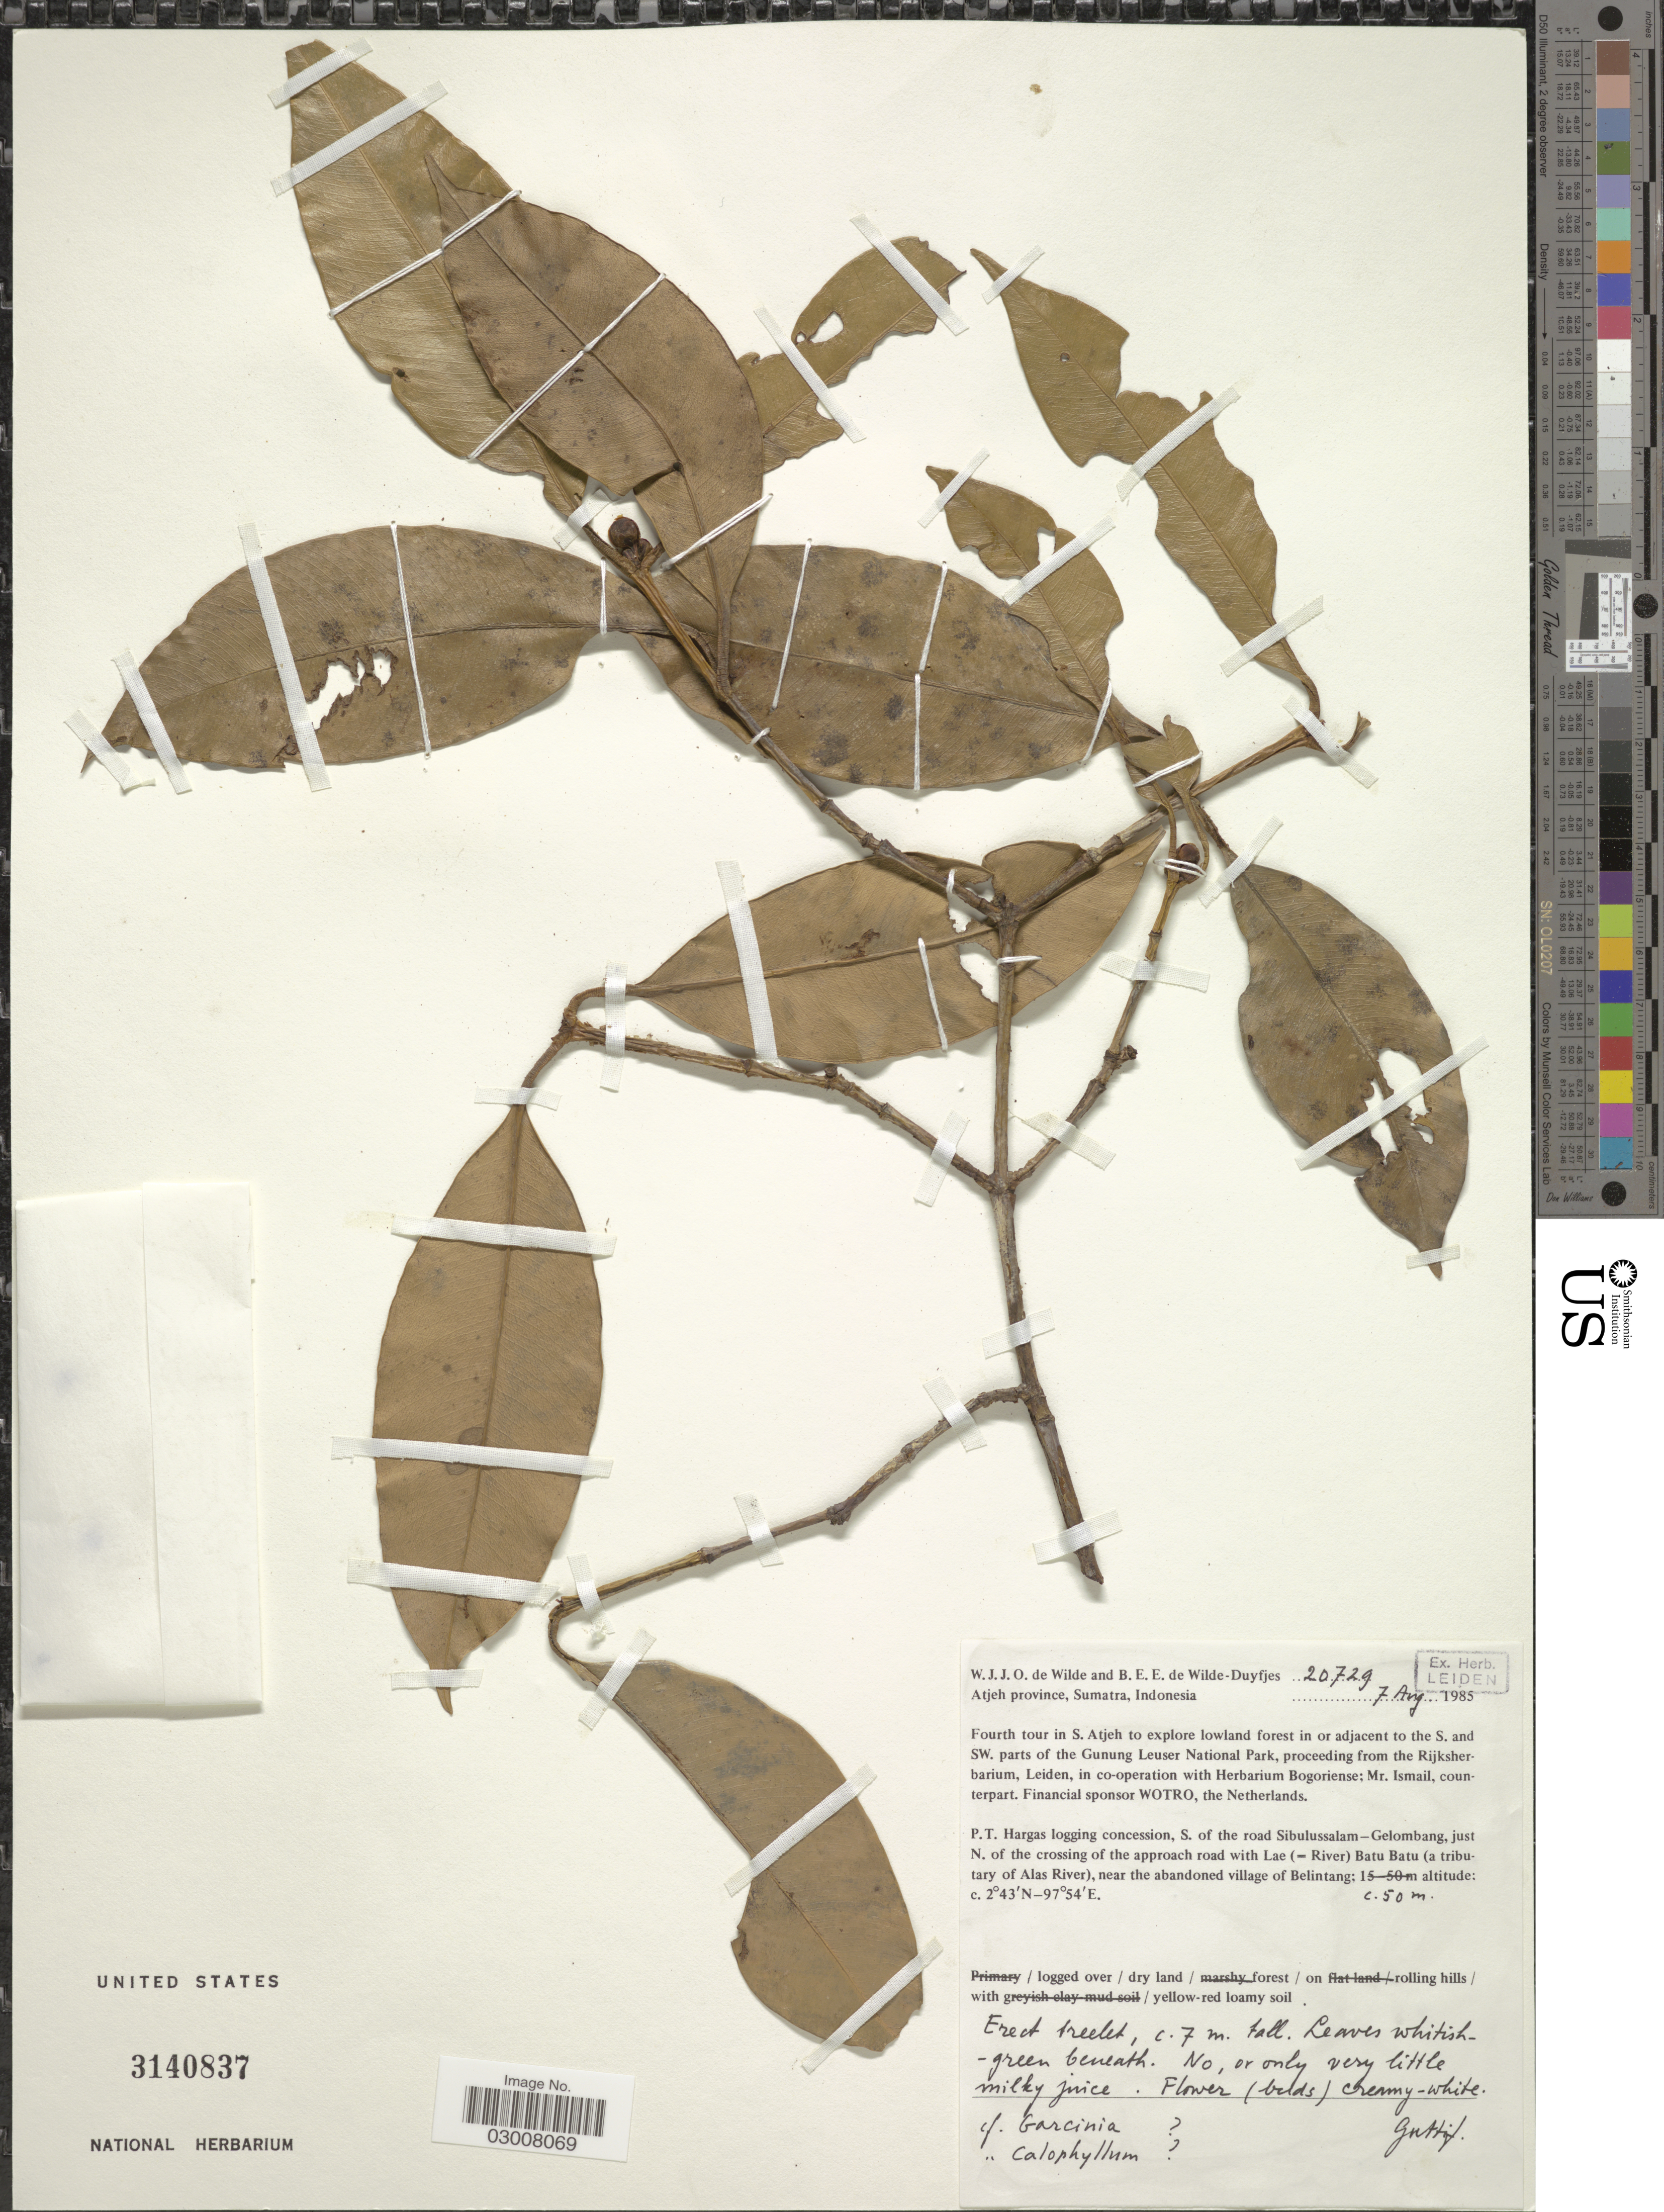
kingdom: Plantae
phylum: Tracheophyta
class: Magnoliopsida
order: Malpighiales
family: Calophyllaceae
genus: Calophyllum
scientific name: Calophyllum sp.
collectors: W. J. de Wilde & B. E. de Wilde-Duyfjes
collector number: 20729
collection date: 1985-08-07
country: Indonesia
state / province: Sumatra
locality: Atjeh Province, P.T. Hargas logging concession, S. of the Sibulussalam-Gelombang, just N. of the crossing of the approach road with Lae (=River) Batu Batu (a tributary of Alas River), near the abandoned village of Belintang.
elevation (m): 50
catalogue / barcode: US 3140837